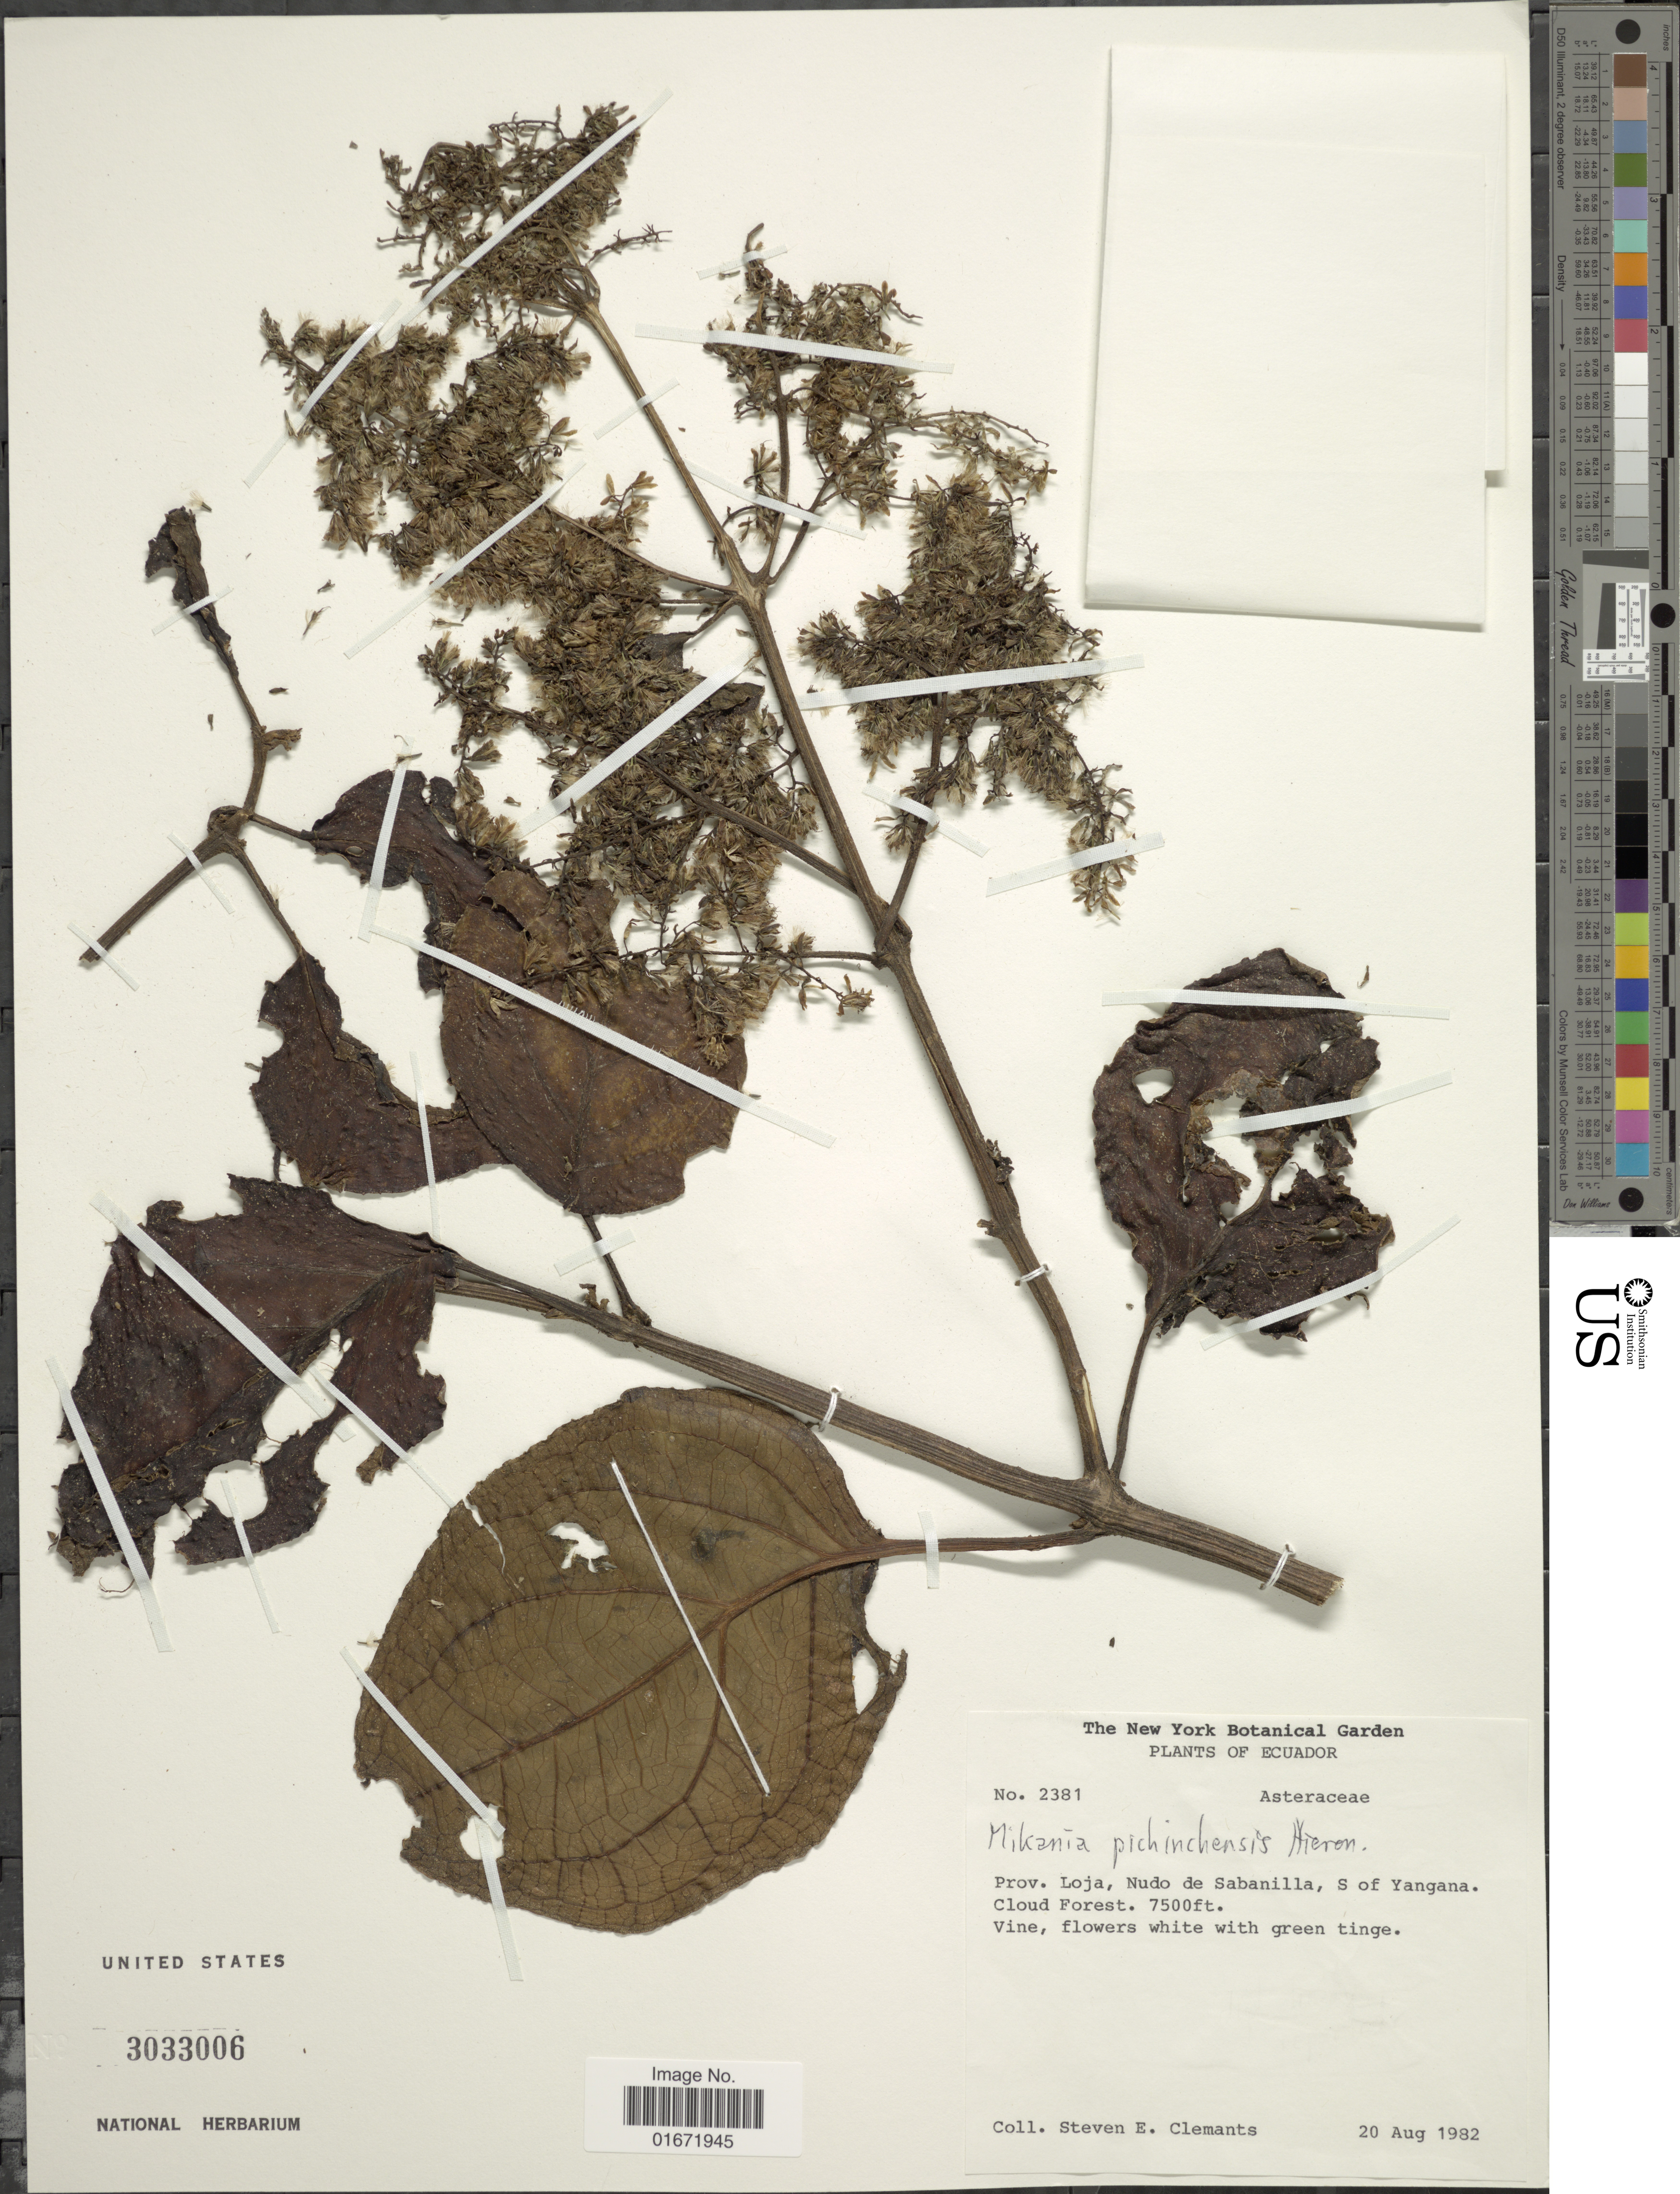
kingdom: Plantae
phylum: Tracheophyta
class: Magnoliopsida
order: Asterales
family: Asteraceae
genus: Mikania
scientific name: Mikania pichinchensis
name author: Hieron.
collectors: S. Clemants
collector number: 2381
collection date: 1982-08-20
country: Ecuador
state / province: Loja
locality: Prov. Loja, Nudo de Sabanilla, S of Yangana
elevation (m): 2286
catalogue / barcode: US 3033006